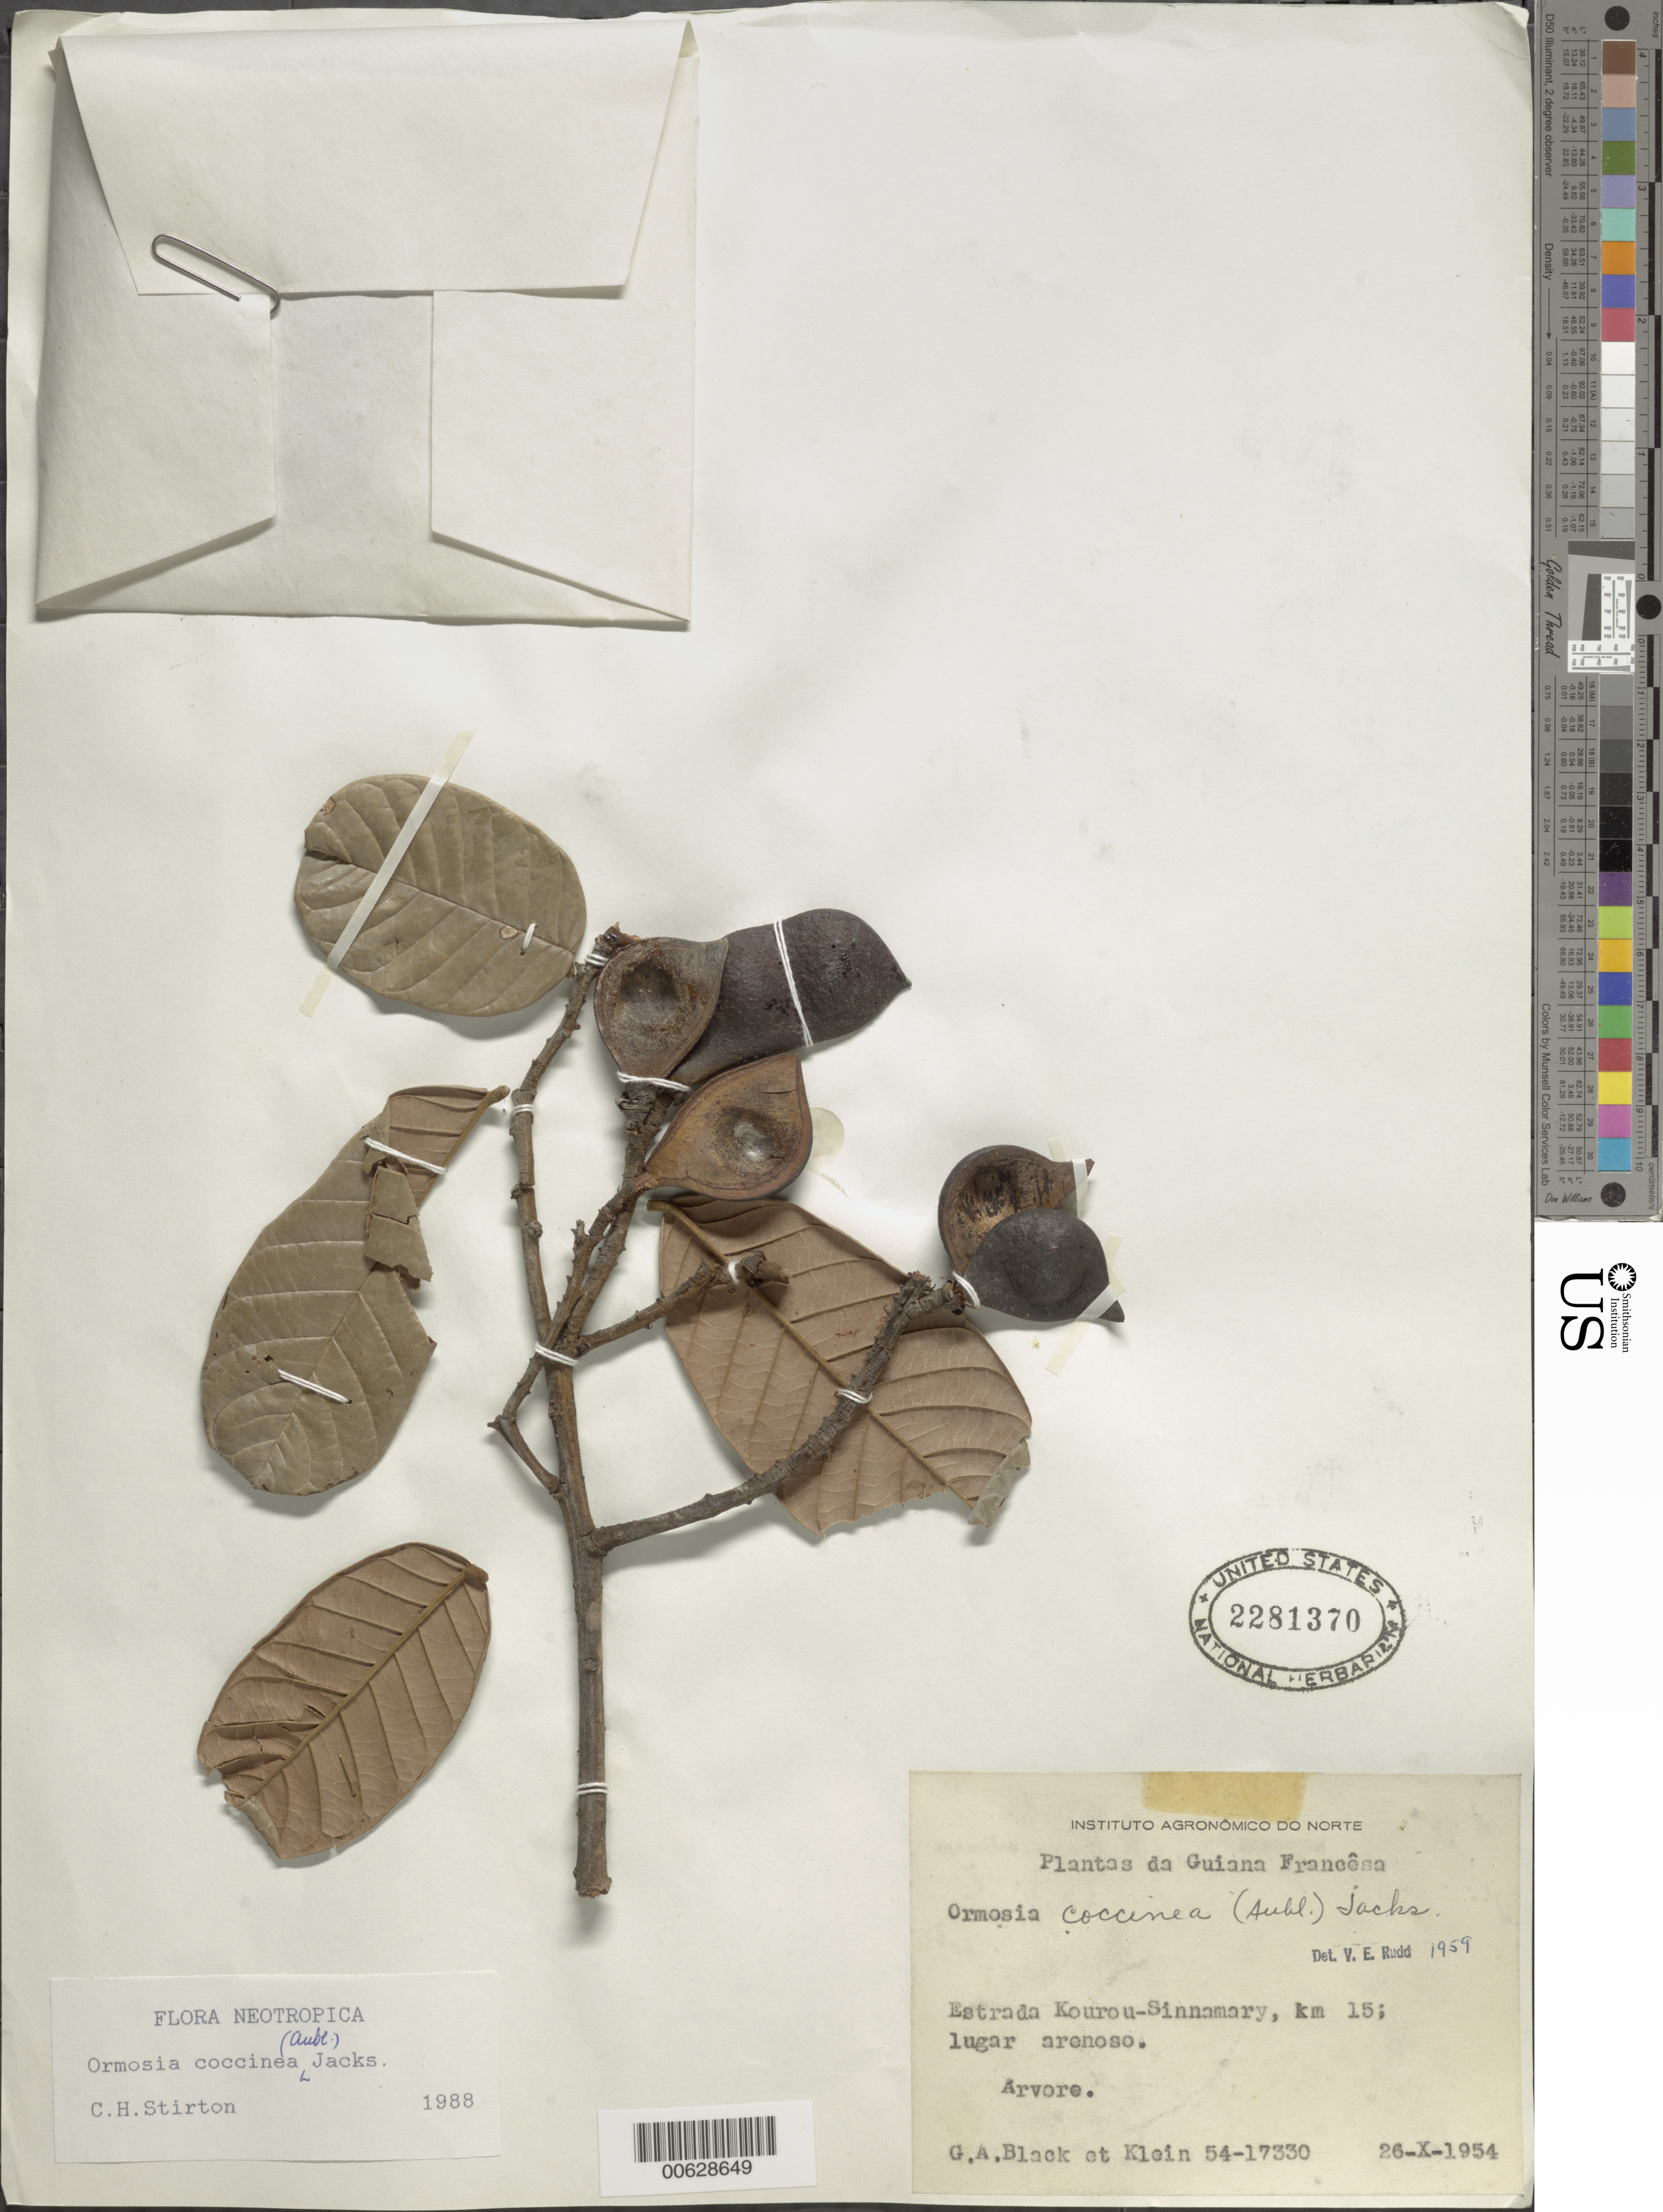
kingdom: Plantae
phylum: Tracheophyta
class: Magnoliopsida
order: Fabales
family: Fabaceae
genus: Ormosia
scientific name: Ormosia coccinea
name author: (Aubl.) Jacks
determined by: Stirton, Charles H.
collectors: G. A. Black & Klein, --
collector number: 54 17330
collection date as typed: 26-Oct-54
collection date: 1954-10-26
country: French Guiana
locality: Estrada Kourou-Sinnamary, km 15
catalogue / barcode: US 2281370